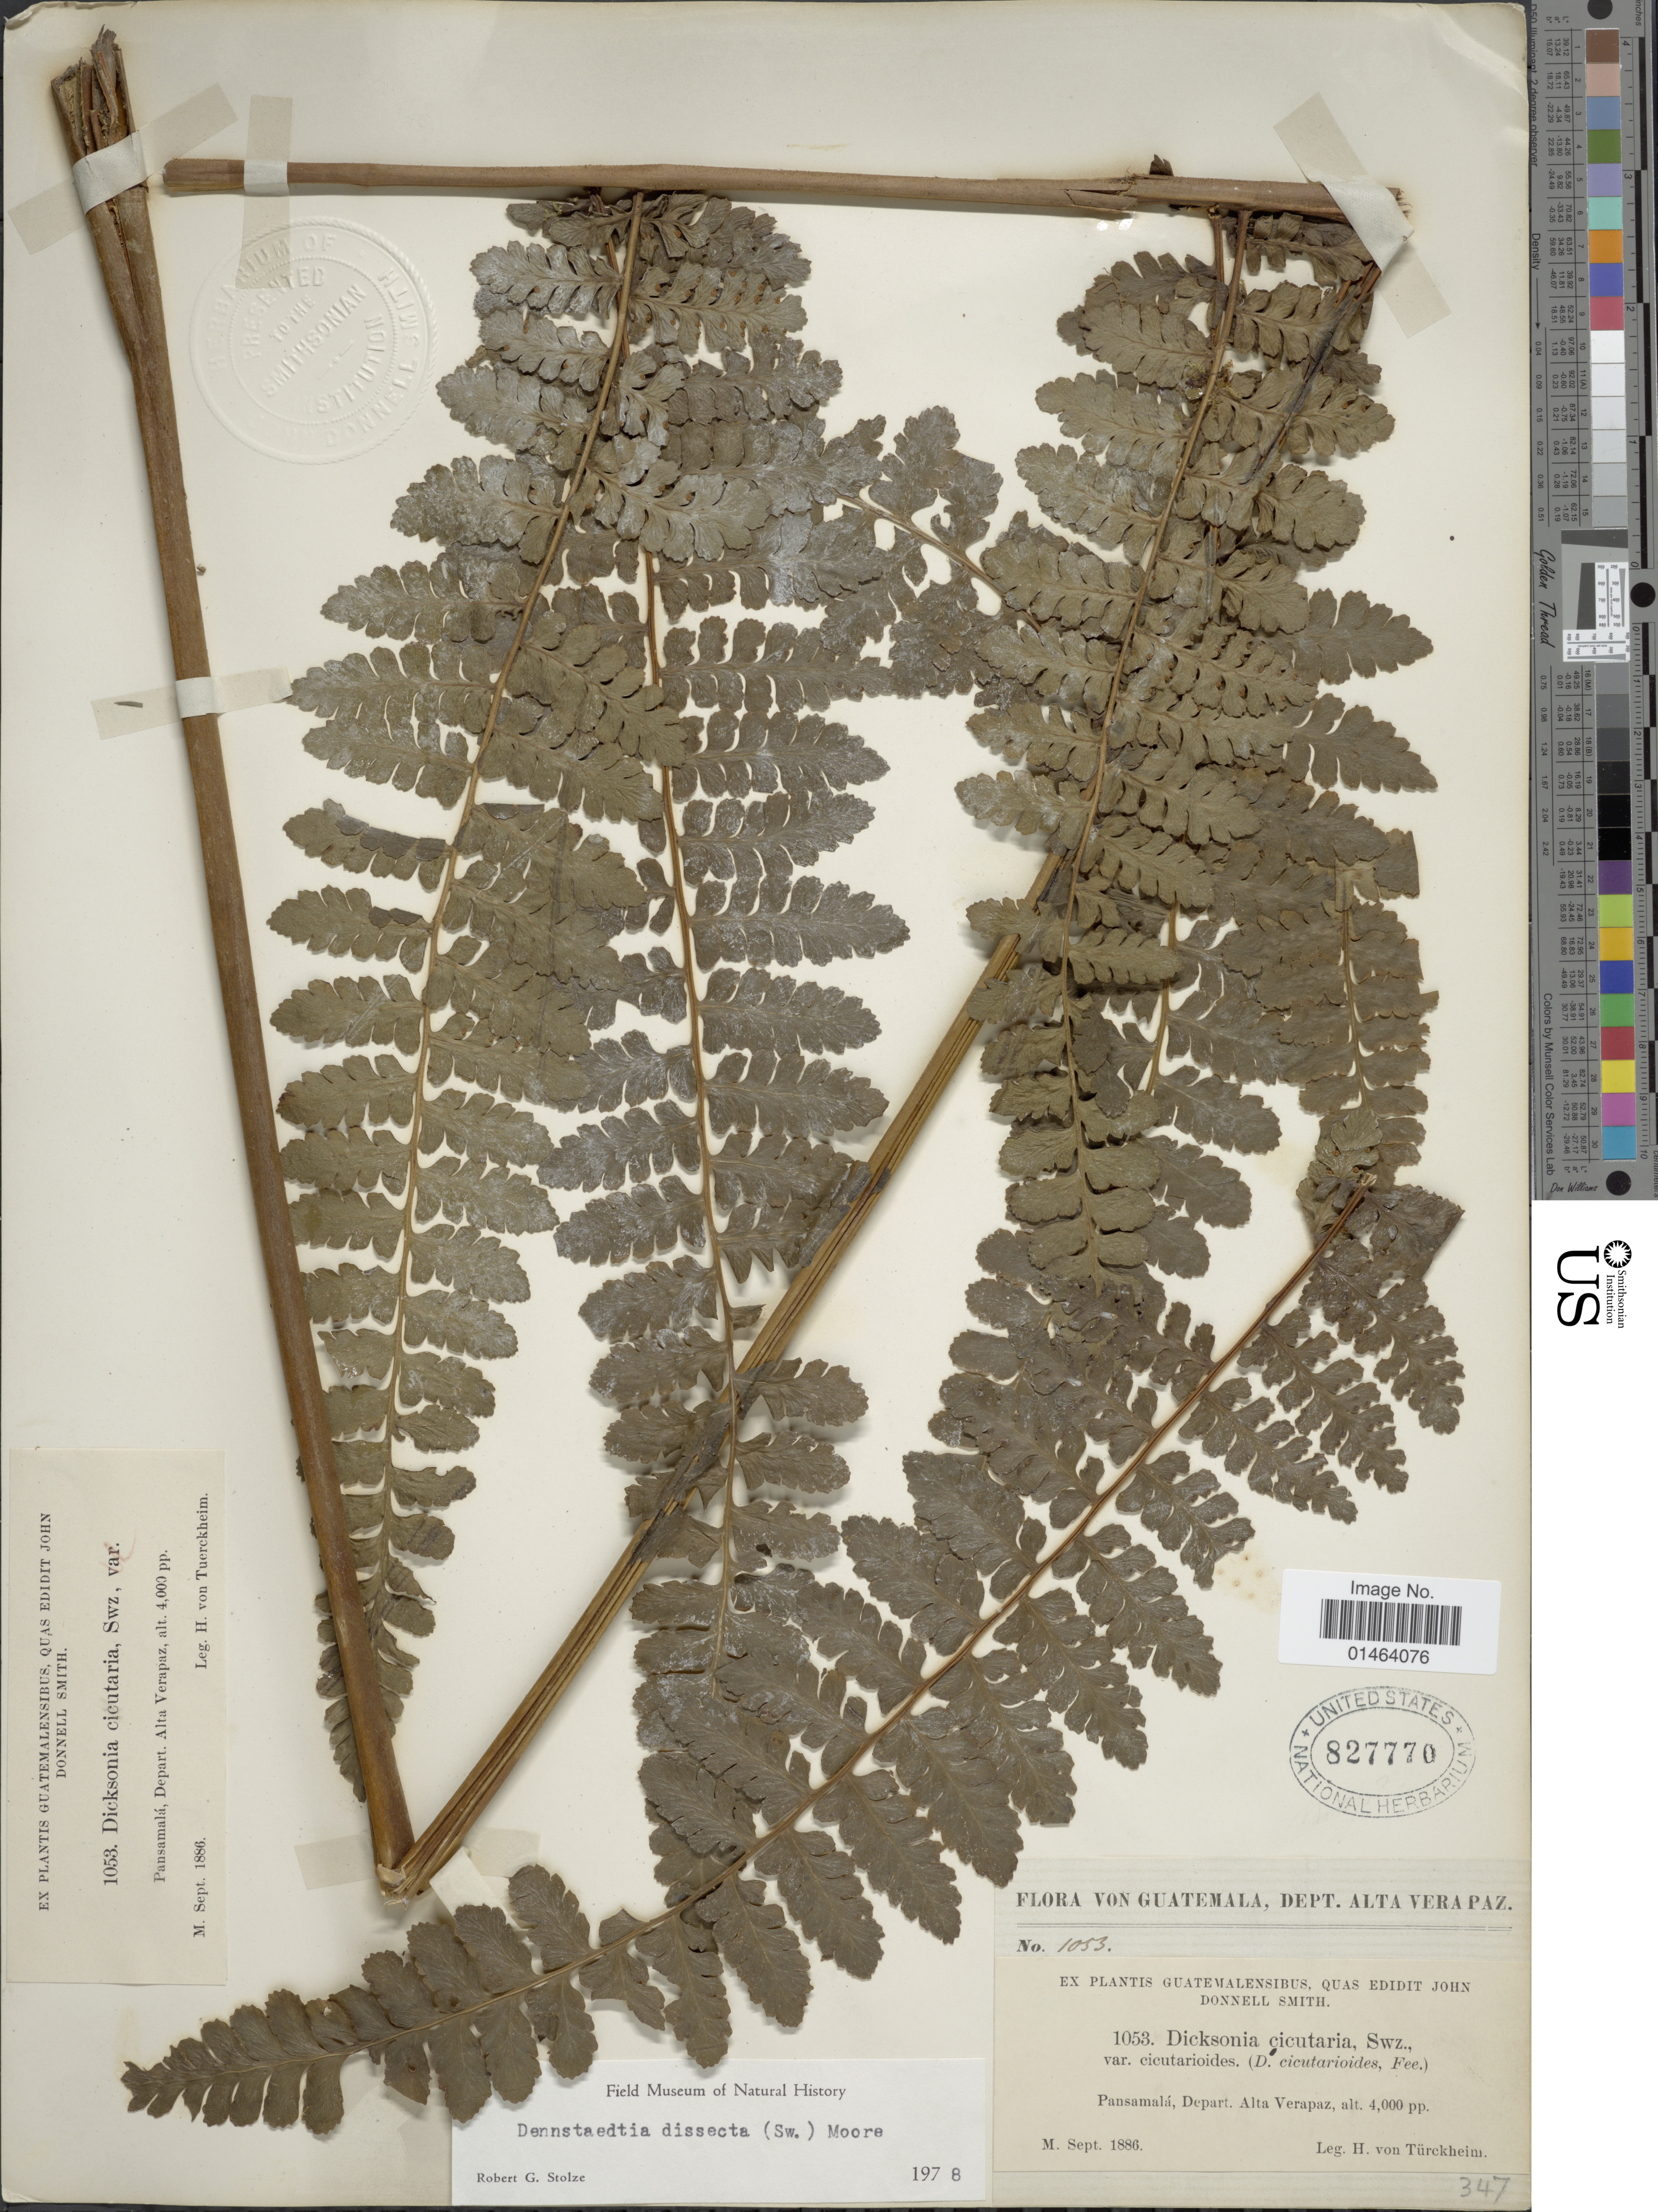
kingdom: Plantae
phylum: Tracheophyta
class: Polypodiopsida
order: Polypodiales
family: Dennstaedtiaceae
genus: Dennstaedtia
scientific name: Dennstaedtia dissecta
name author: (Sw.) T. Moore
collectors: H. von Türckheim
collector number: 1053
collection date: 1886-09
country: Guatemala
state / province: Alta Verapaz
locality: Guatemala, Pansamala.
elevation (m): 1219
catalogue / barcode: US 827770